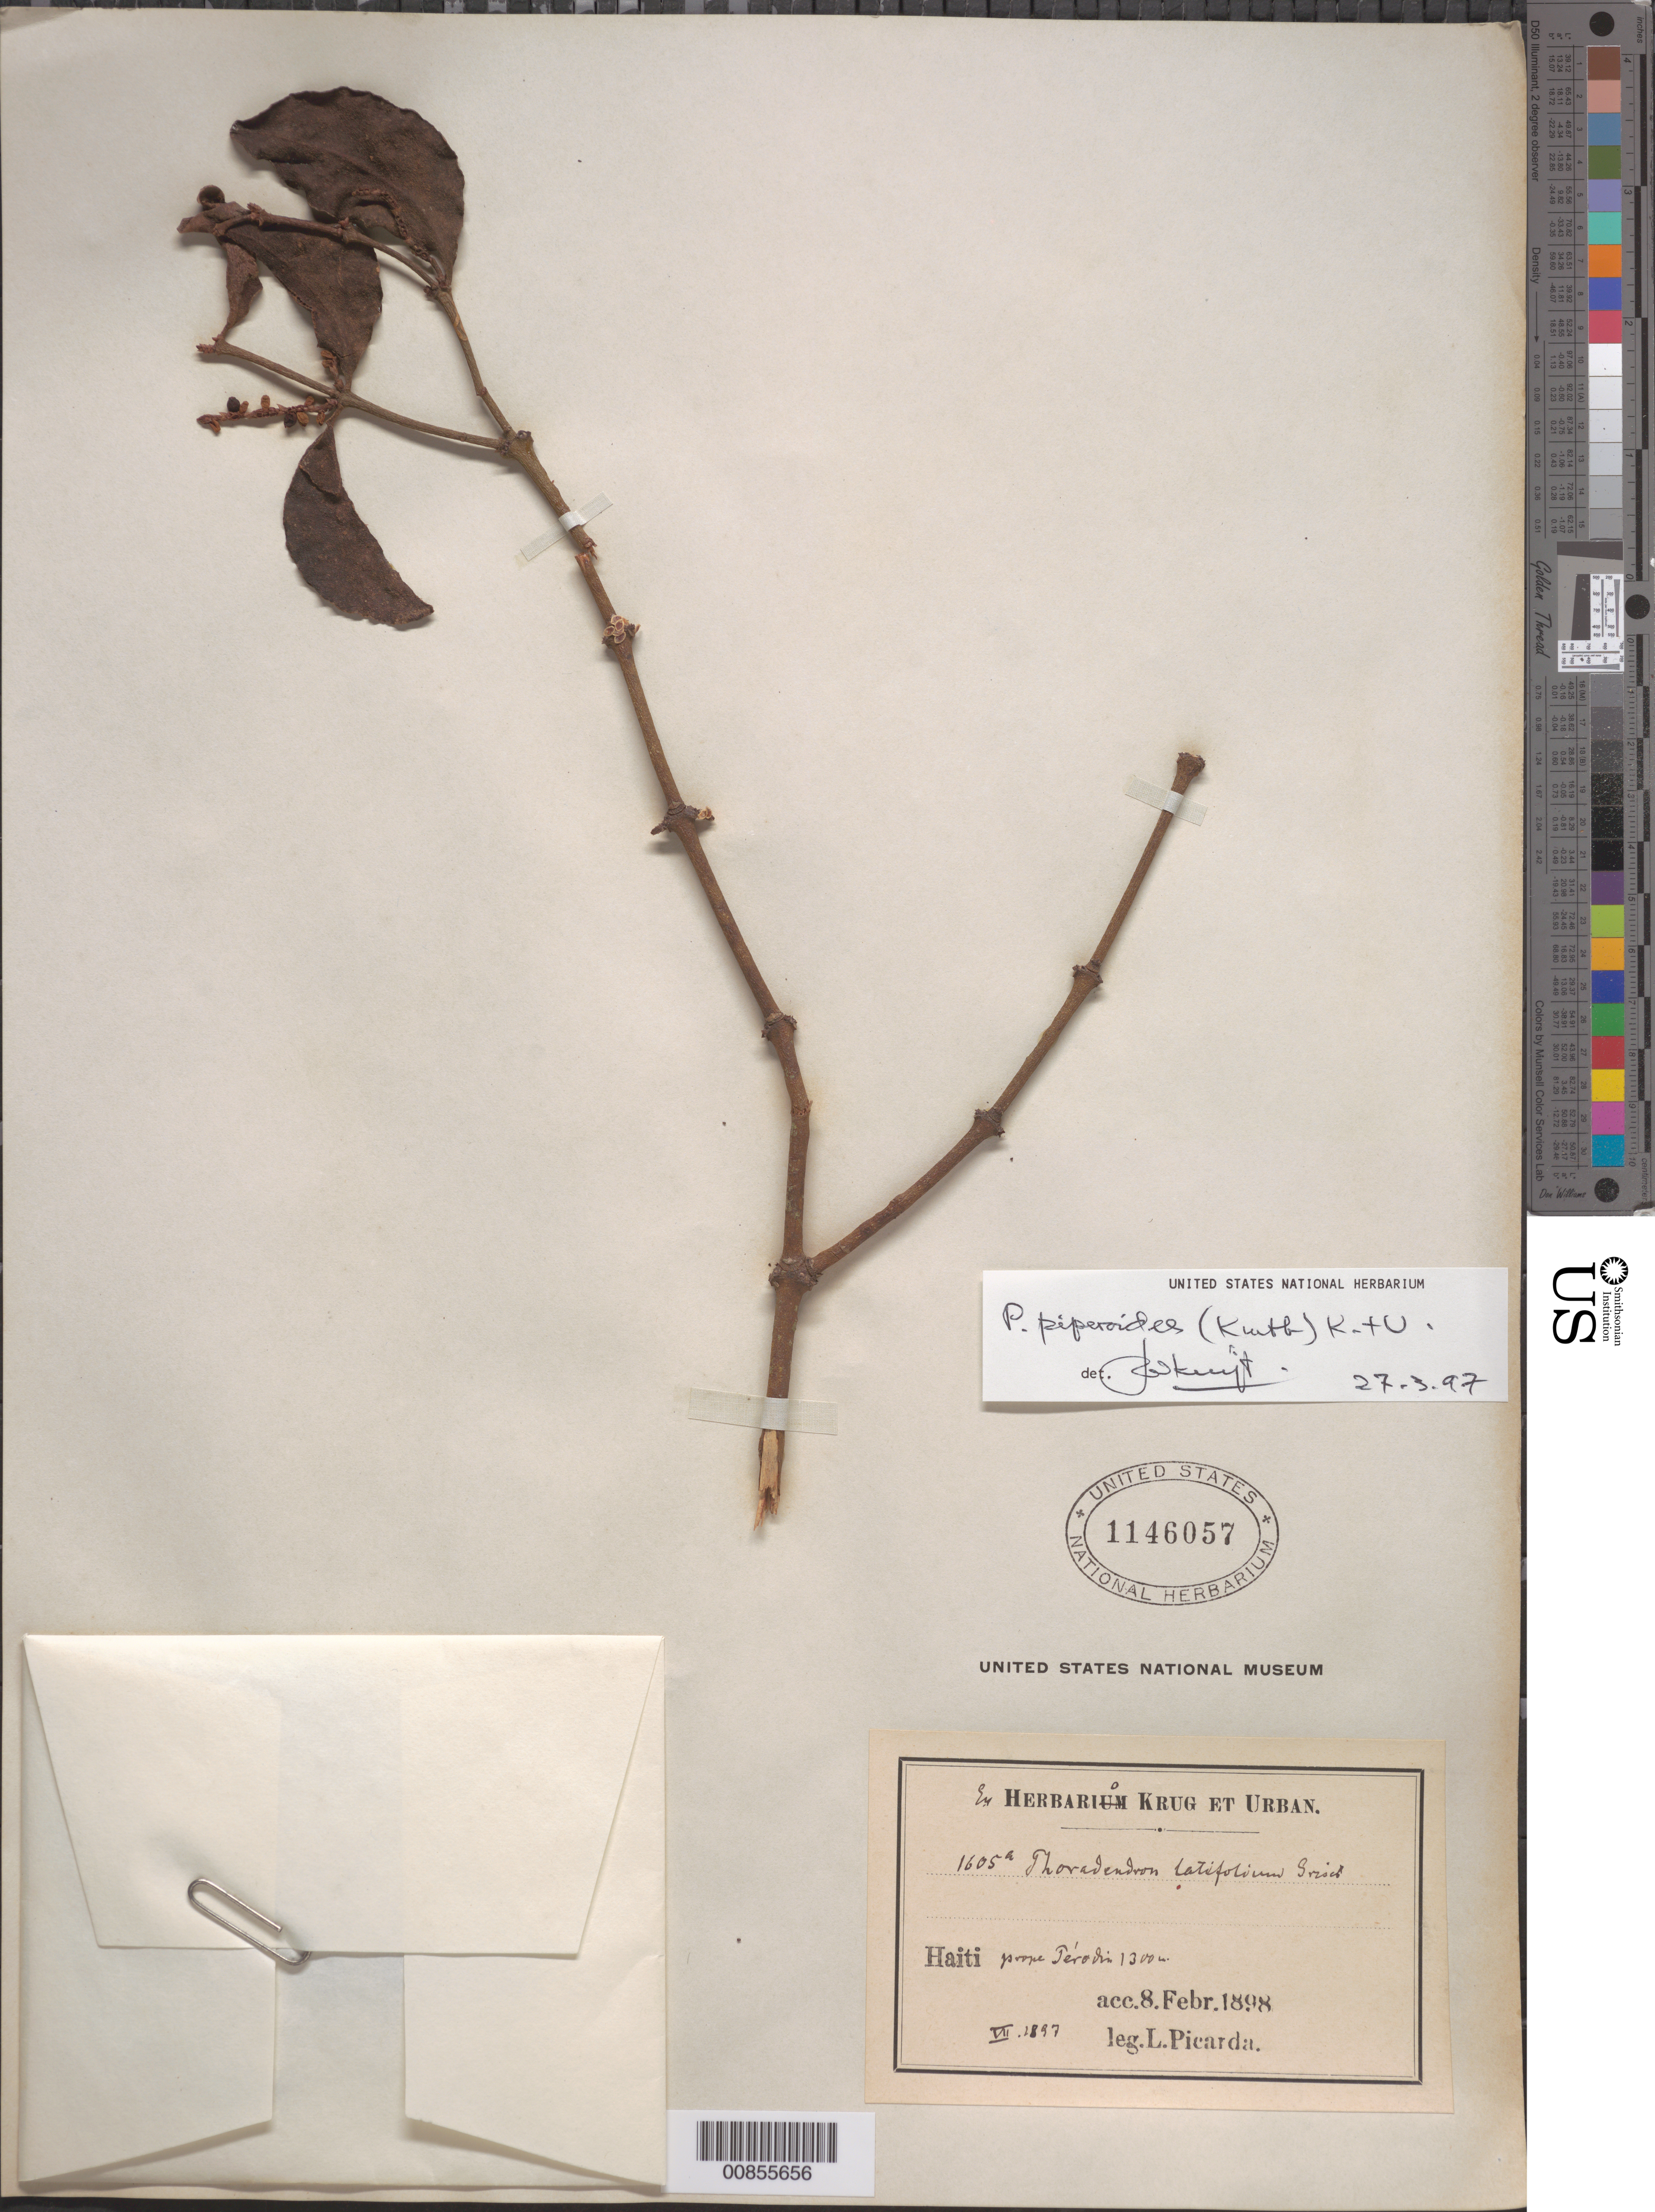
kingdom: Plantae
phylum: Tracheophyta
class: Magnoliopsida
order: Santalales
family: Viscaceae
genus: Phoradendron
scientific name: Phoradendron piperoides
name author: (Kunth) Trel.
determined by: Kuijt, Job, (CANADA)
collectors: L. Picarda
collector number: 1605a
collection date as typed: Jul 1897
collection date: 1897-07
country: Haiti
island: Hispaniola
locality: Prope Jérodin.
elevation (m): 1300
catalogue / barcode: US 1146057